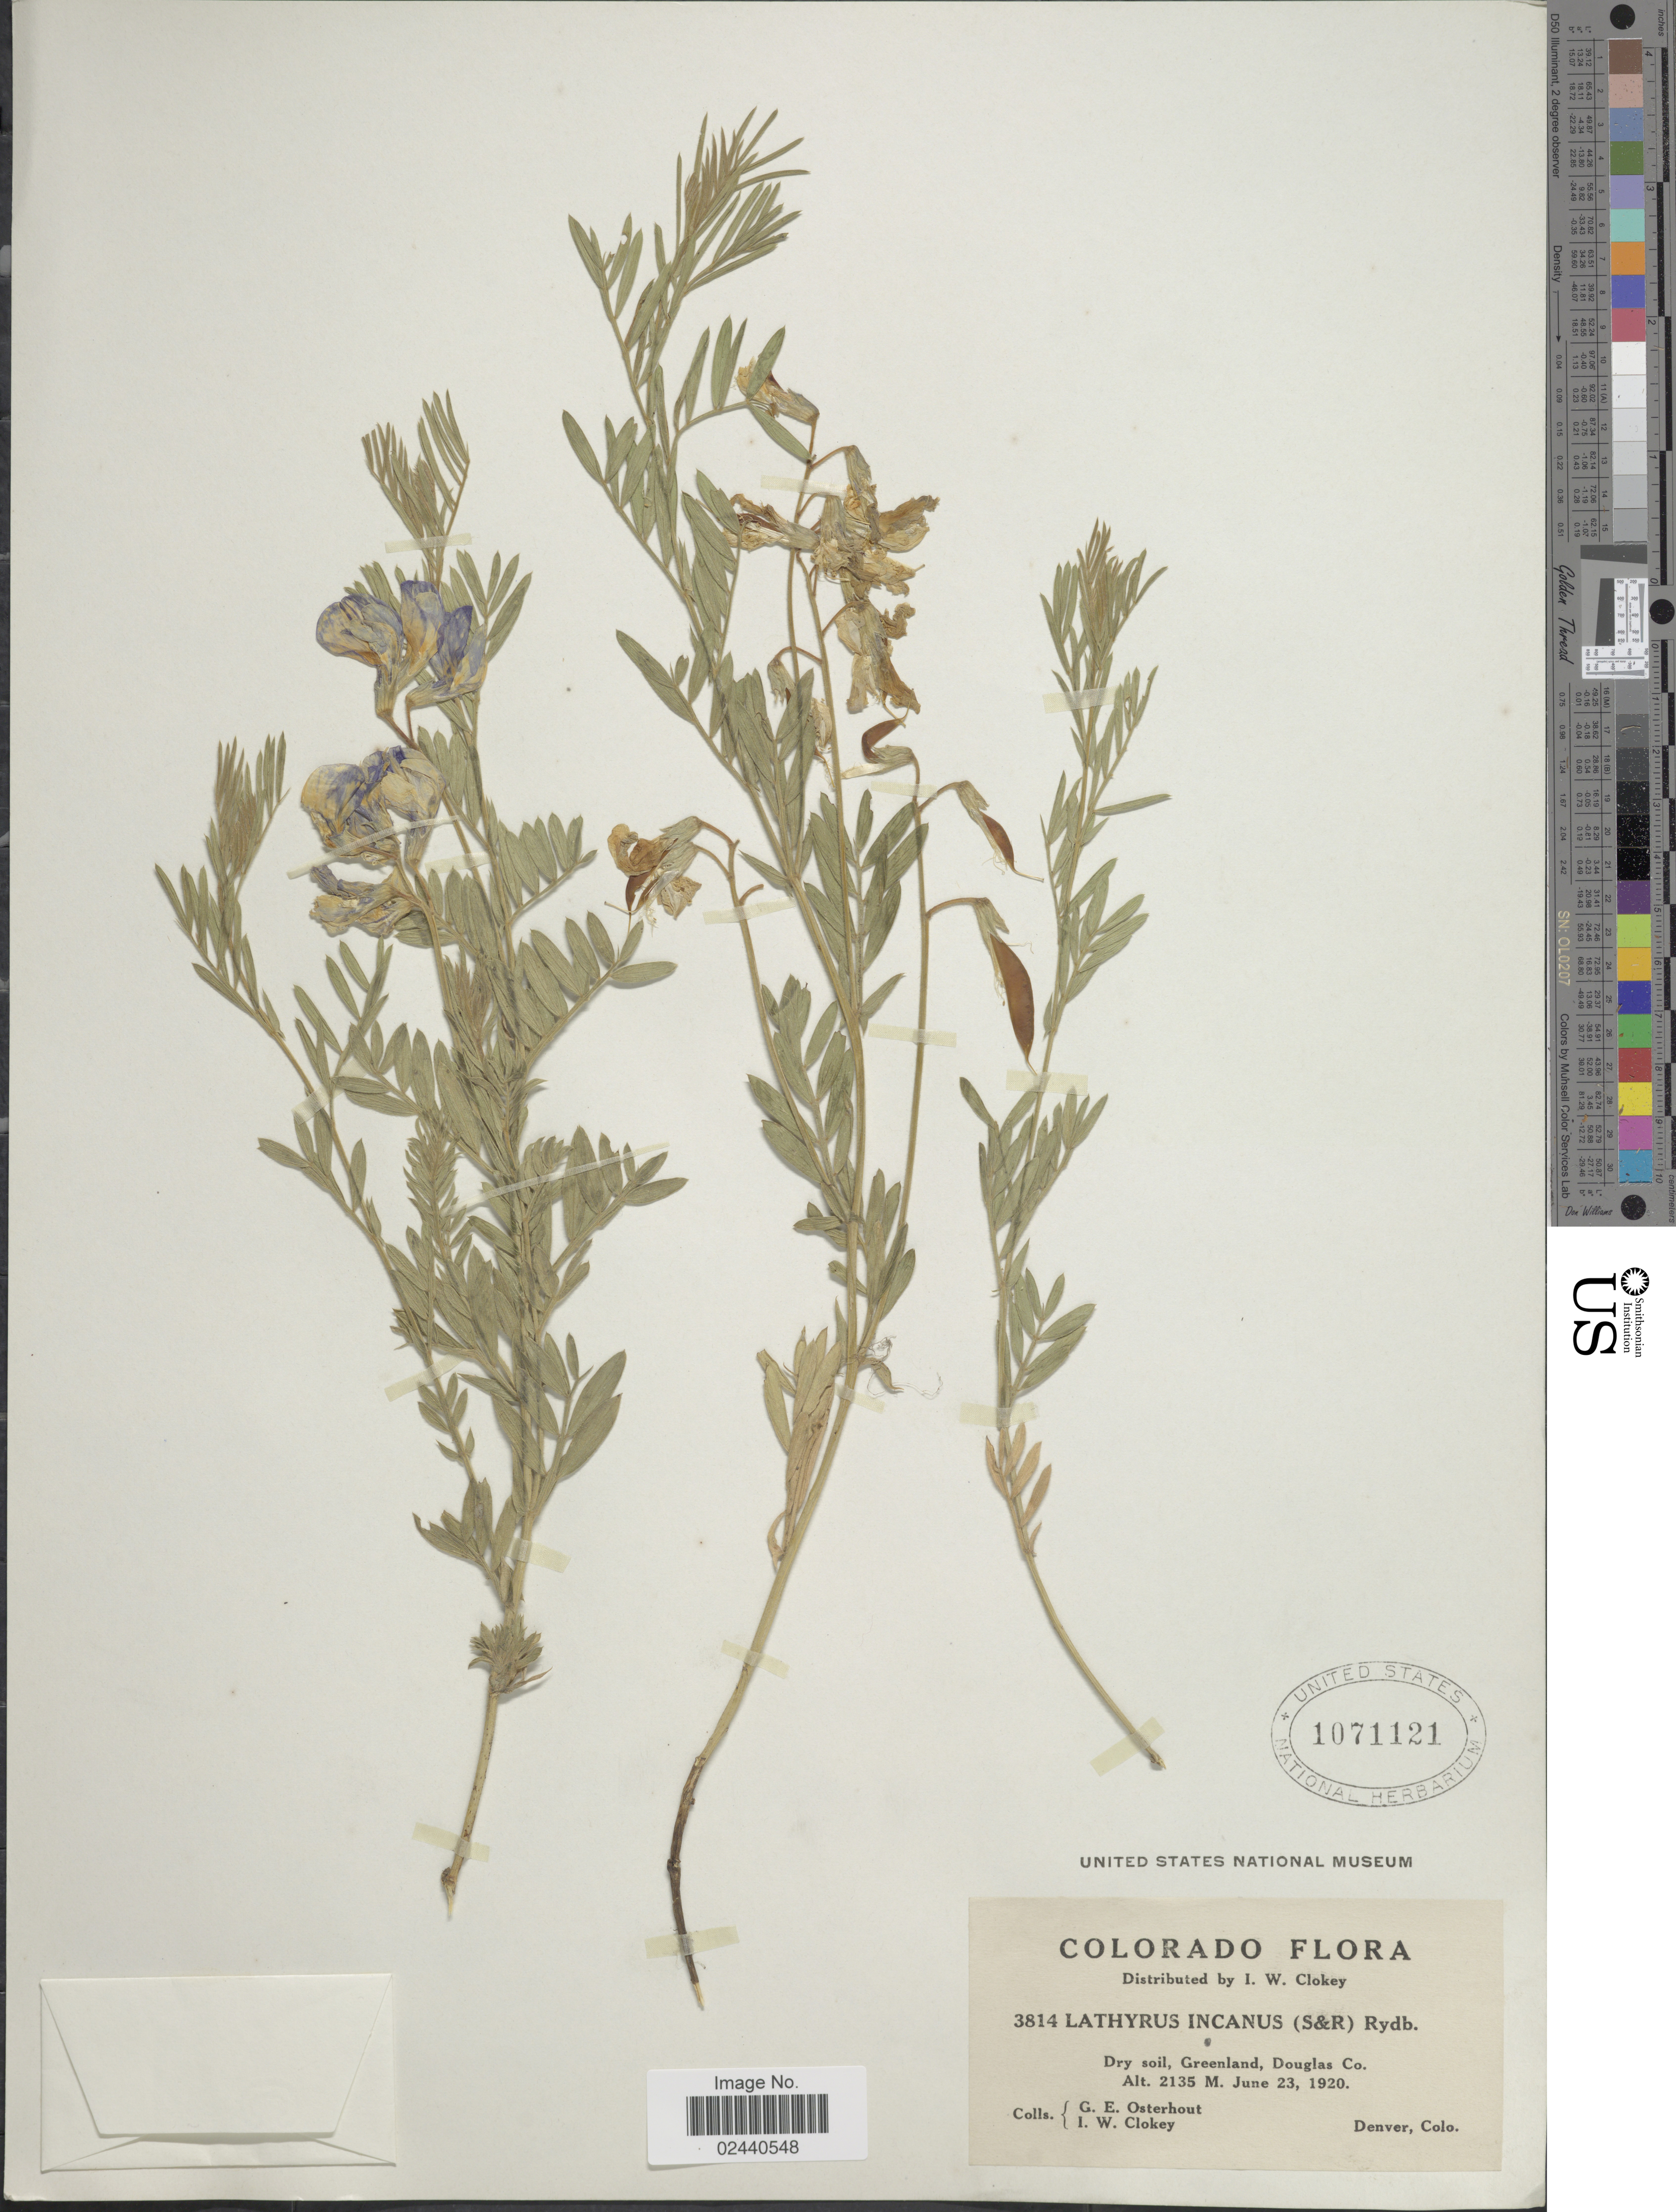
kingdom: Plantae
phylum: Tracheophyta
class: Magnoliopsida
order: Fabales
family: Fabaceae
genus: Lathyrus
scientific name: Lathyrus incanus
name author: (J.G. Sm. & Rydb.) Rydb.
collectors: G. Osterhout & I. W. Clokey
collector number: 3814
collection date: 1920-06-23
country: United States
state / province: Colorado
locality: Dry soil, Greenland, Douglas Co.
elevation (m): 2135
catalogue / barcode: US 1071121